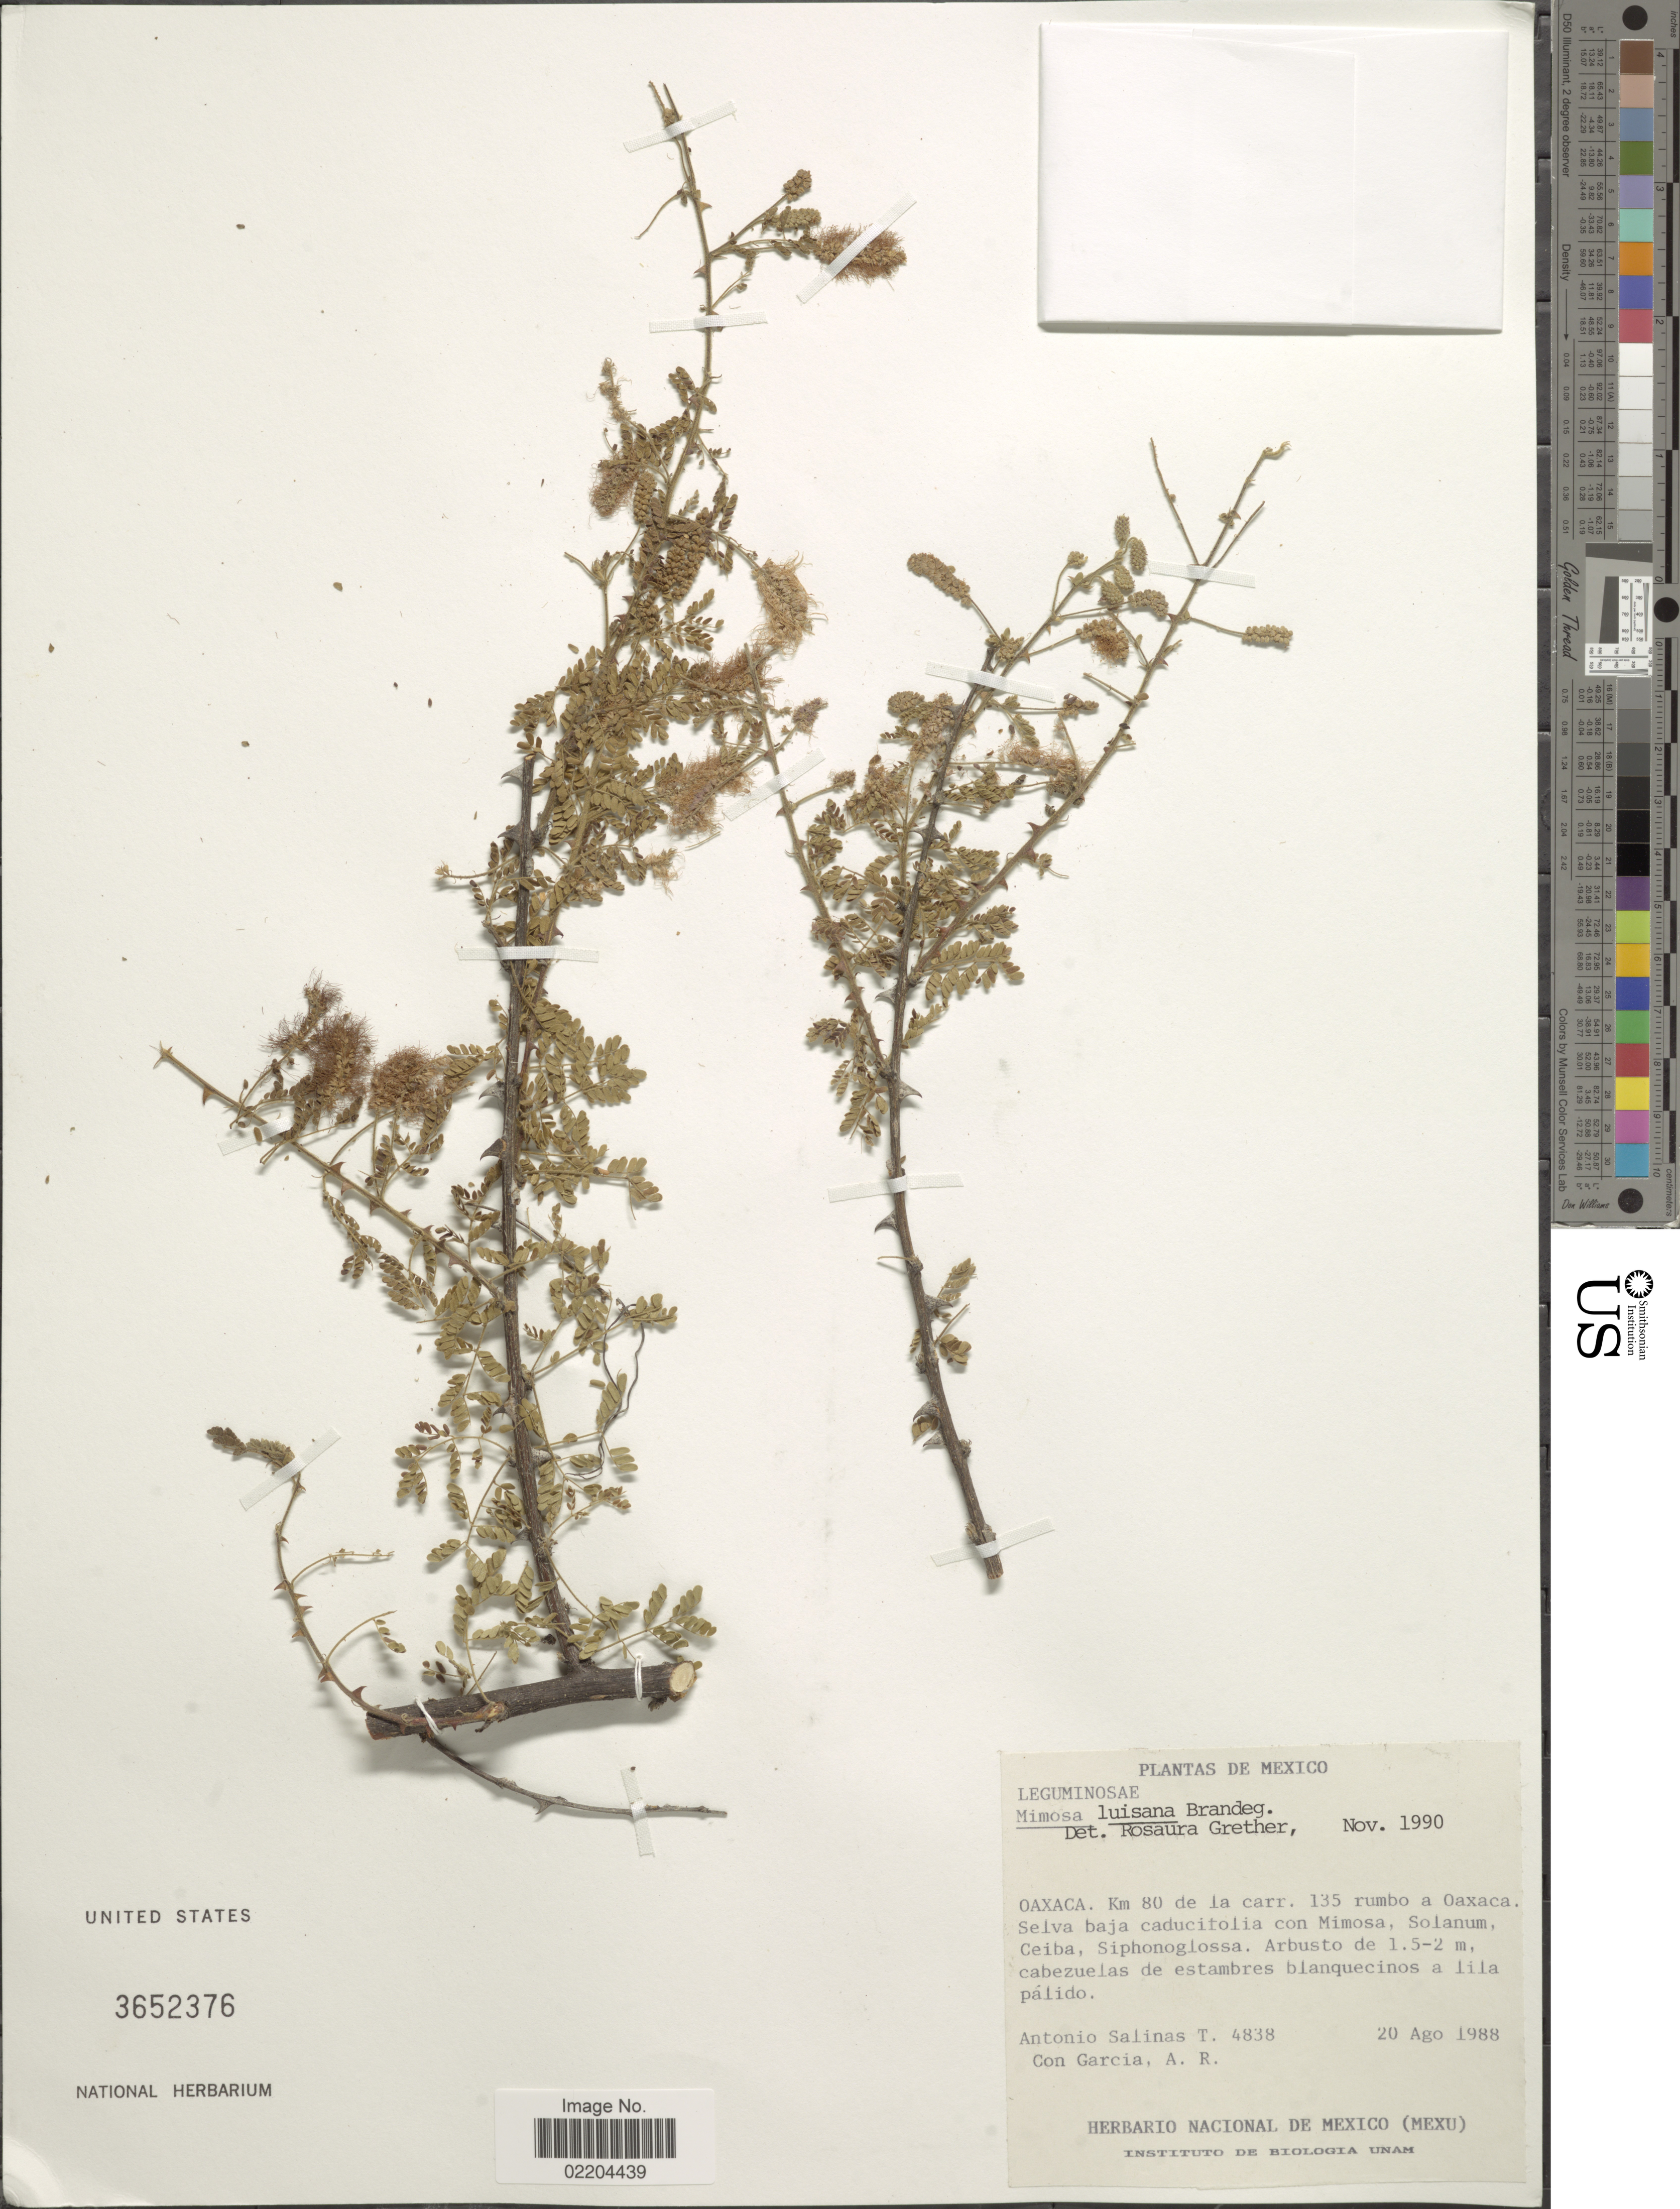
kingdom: Plantae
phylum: Tracheophyta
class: Magnoliopsida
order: Fabales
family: Fabaceae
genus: Mimosa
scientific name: Mimosa luisana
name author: Brandegee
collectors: A. Salinas T. & A. R. García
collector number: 4838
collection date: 1988-08-20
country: Mexico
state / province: Oaxaca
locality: Oaxaca. Km 80 de la carr. 135 rumbo a Oaxaca.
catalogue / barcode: US 3652376